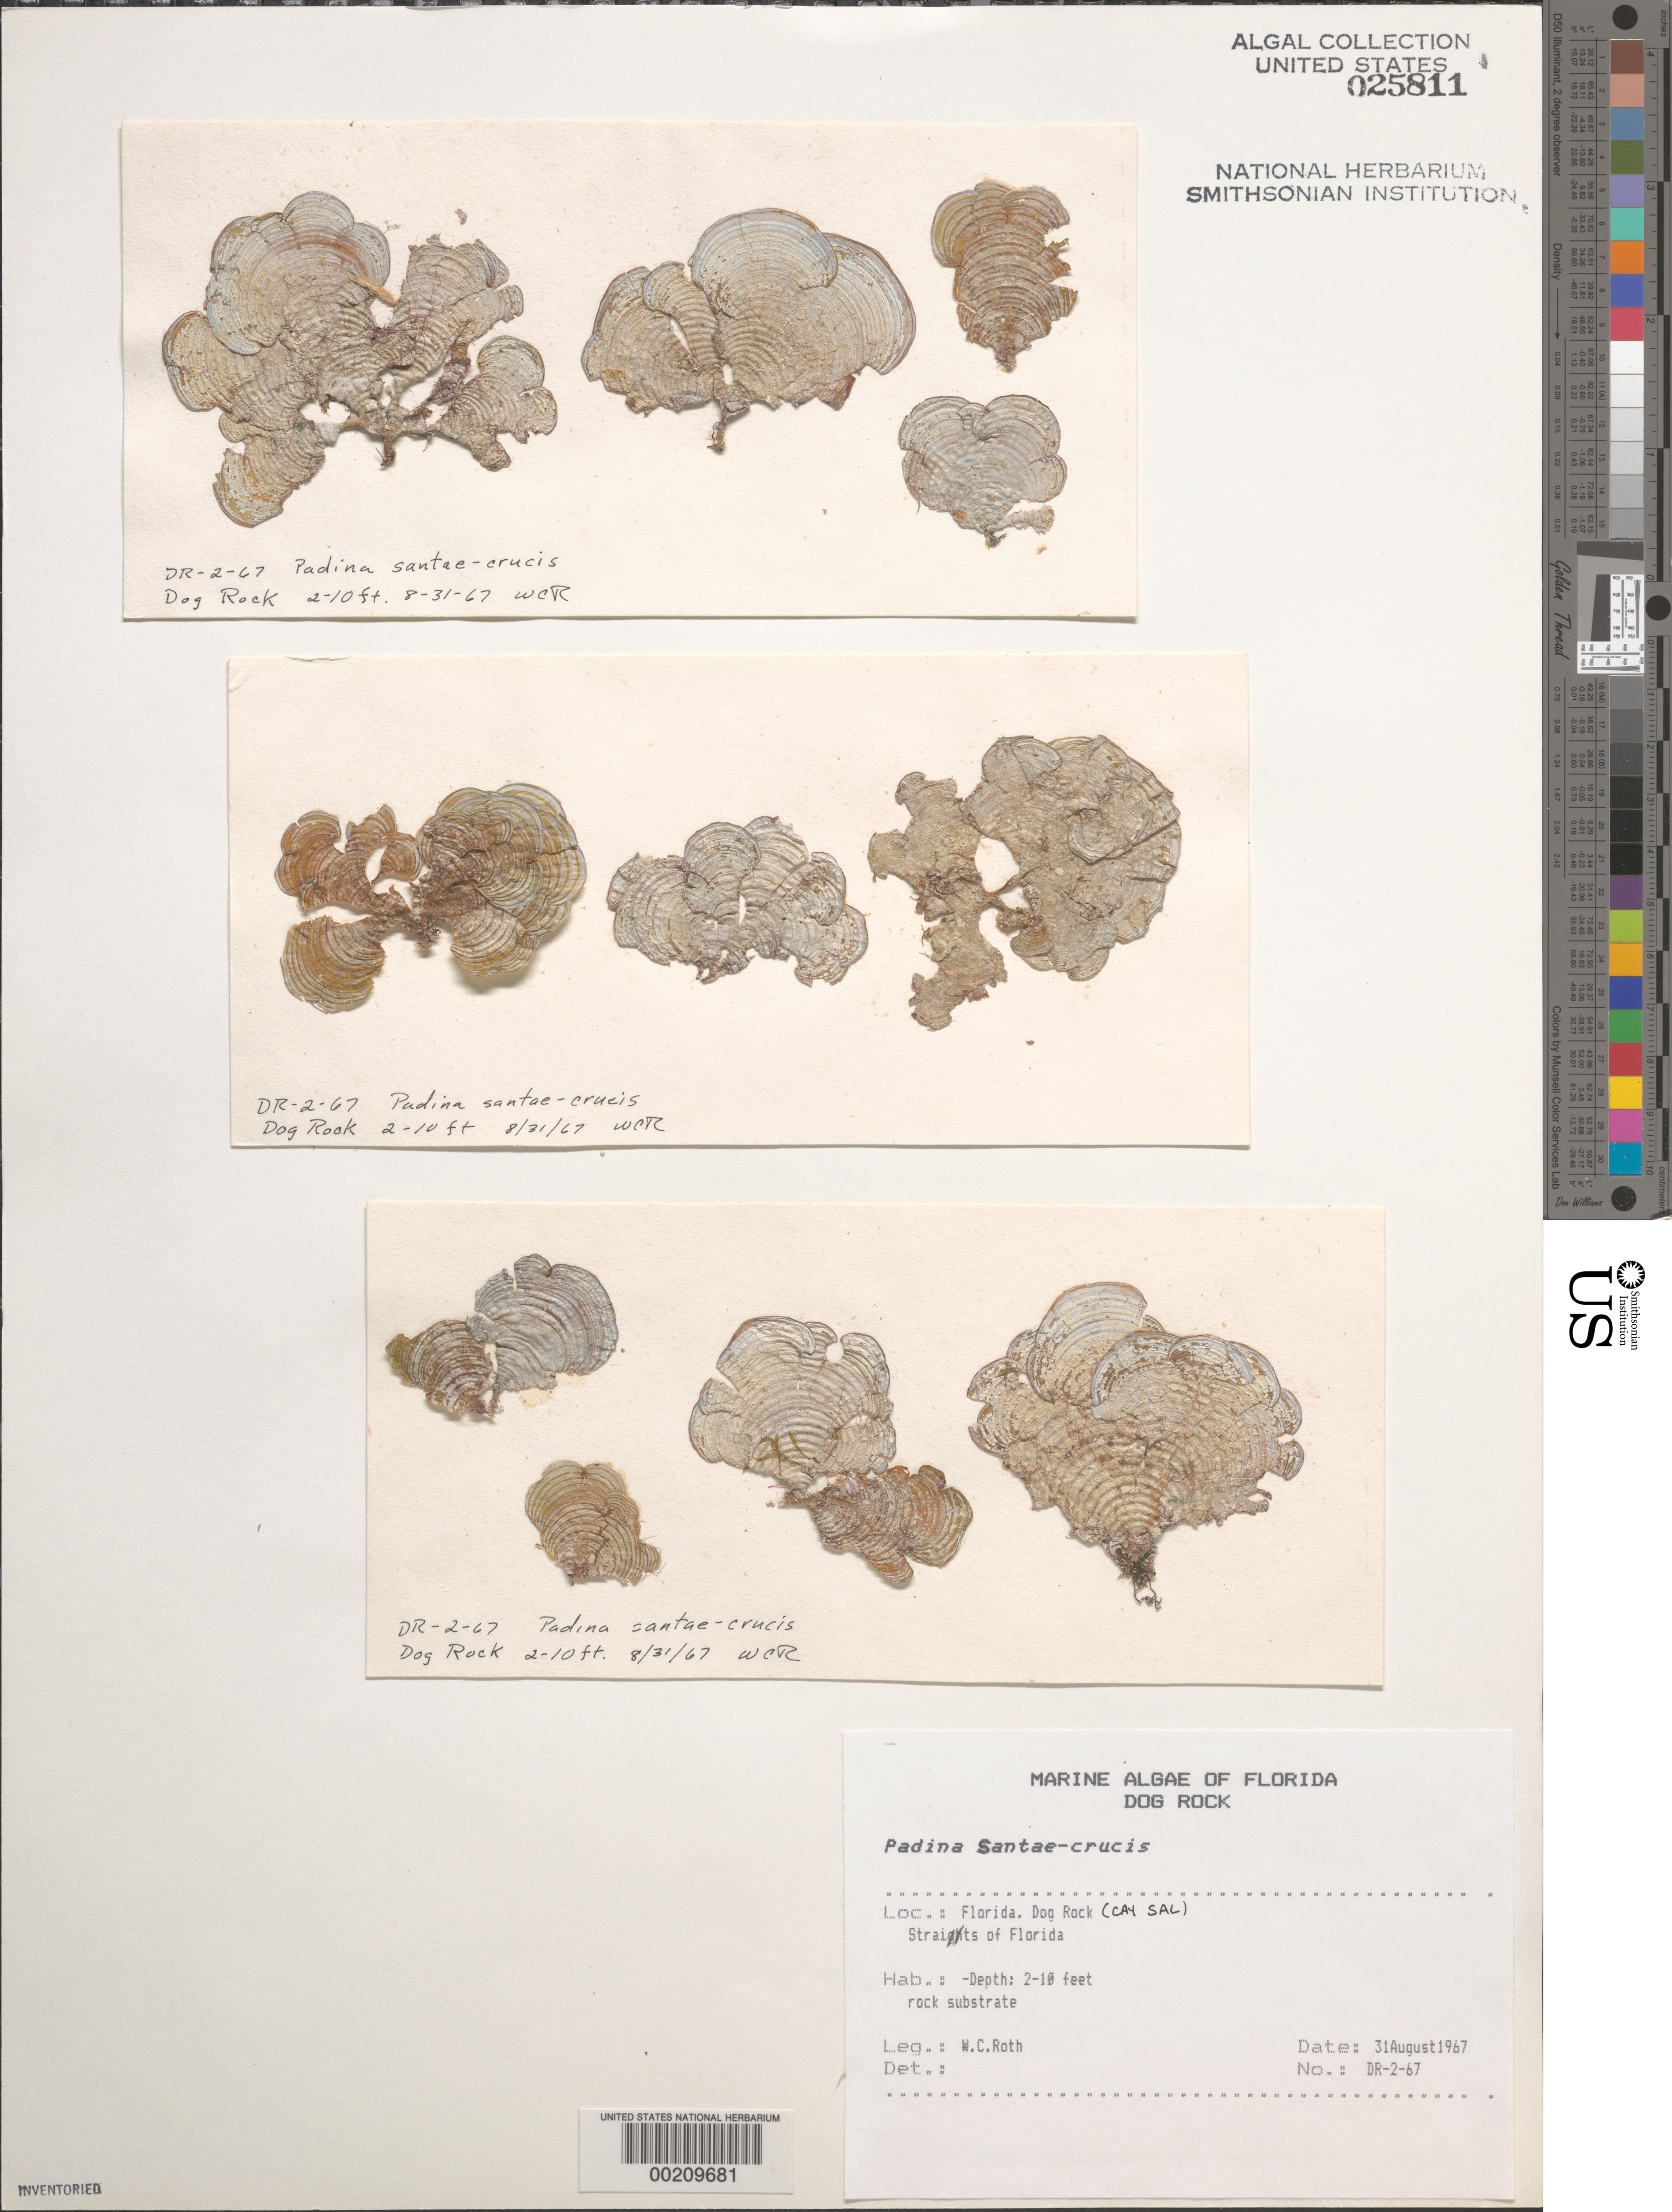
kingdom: Chromista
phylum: Ochrophyta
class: Phaeophyceae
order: Dictyotales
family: Dictyotaceae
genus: Padina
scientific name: Padina sanctae-crucis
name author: Børgesen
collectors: W. C. Roth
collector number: DR-2-671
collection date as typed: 31 Aug 1967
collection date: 1967-08-31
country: United States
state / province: Florida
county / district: Monroe County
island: Cay Sal (Dog Rock)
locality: Straits of Florida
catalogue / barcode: US 25811